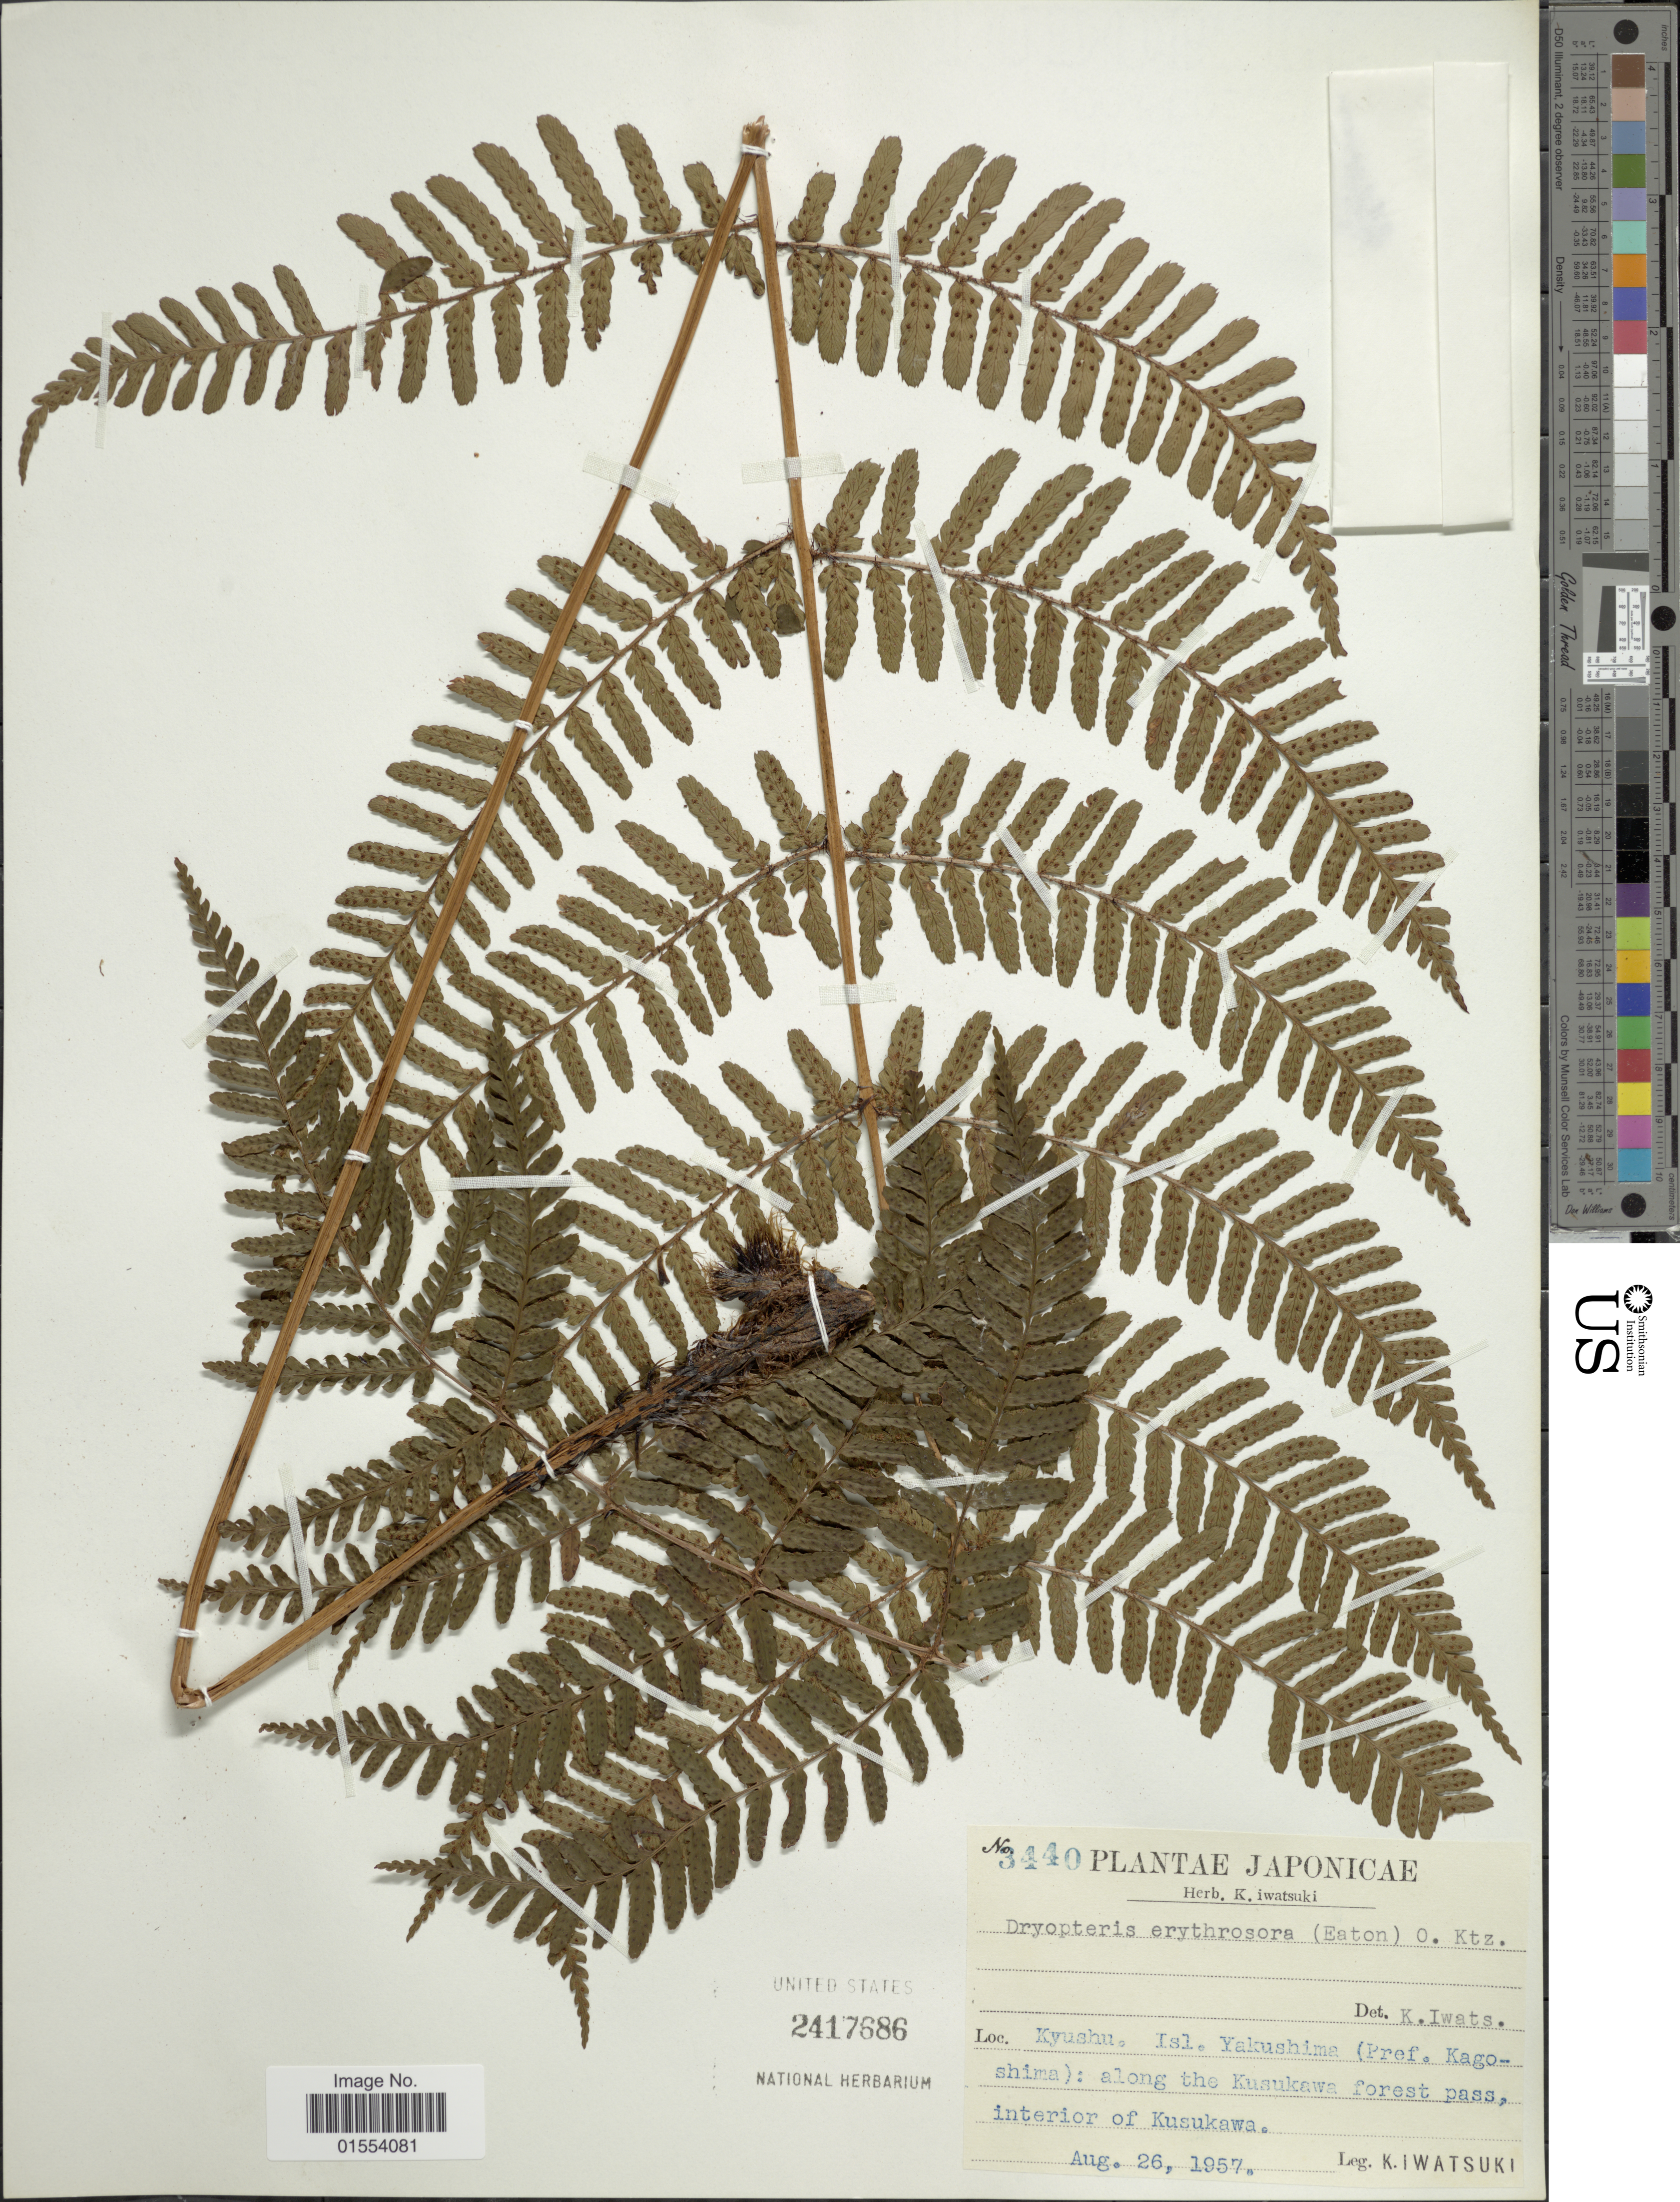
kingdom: Plantae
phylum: Tracheophyta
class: Polypodiopsida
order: Polypodiales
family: Dryopteridaceae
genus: Dryopteris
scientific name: Dryopteris erythrosora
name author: (D.C. Eaton) Kuntze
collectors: K. Iwatsuki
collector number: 3440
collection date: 1957-08-26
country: Japan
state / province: Kagosima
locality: Japonicae, Kyushu. Isl. Yakushima (Pref. Kagoshima): along the Kusukawa forest pass, interior of Kusukawa.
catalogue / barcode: US 2417686